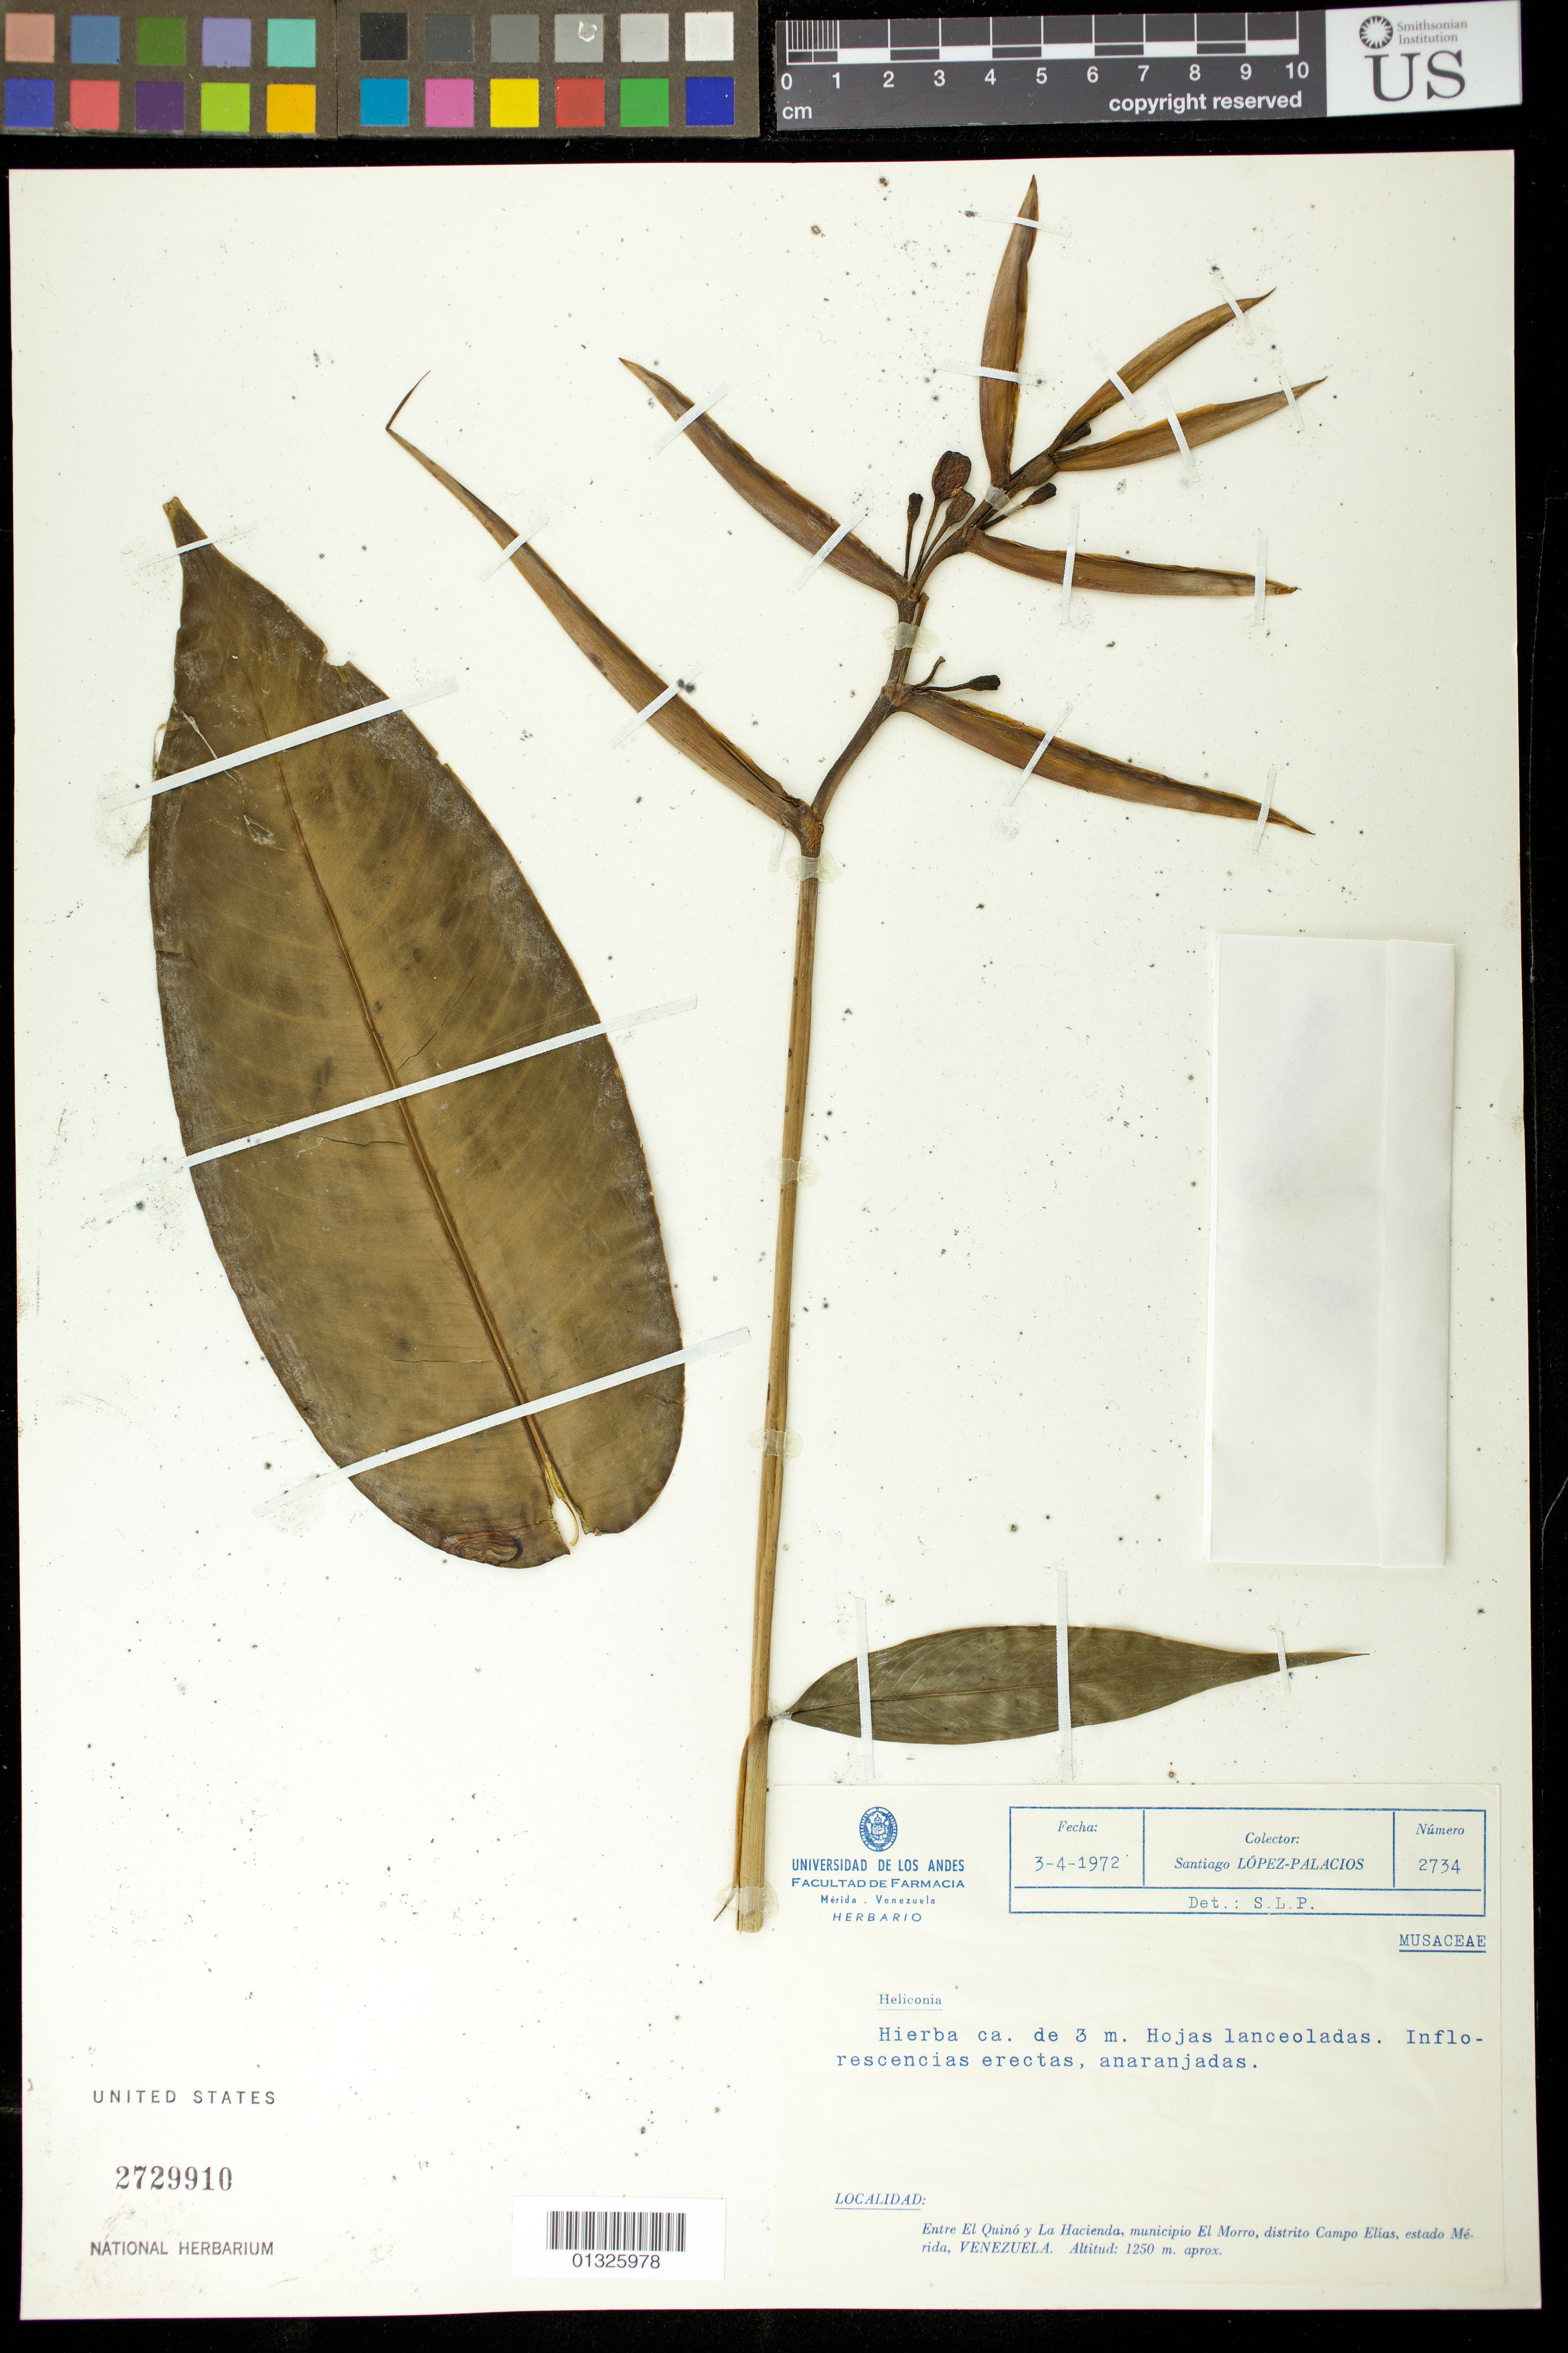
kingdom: Plantae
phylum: Tracheophyta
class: Liliopsida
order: Zingiberales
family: Heliconiaceae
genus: Heliconia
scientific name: Heliconia sp.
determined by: Lopez P., S.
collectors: S. Lopez P.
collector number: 2734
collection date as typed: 3-4-1972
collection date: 1972-03-04 or 1972-04-03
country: Venezuela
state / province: Mérida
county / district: Campo Elías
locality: Entre el Quino y La Hacienda, municipio El Morro, distrito Campo Elias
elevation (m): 1250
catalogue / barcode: US 2729910